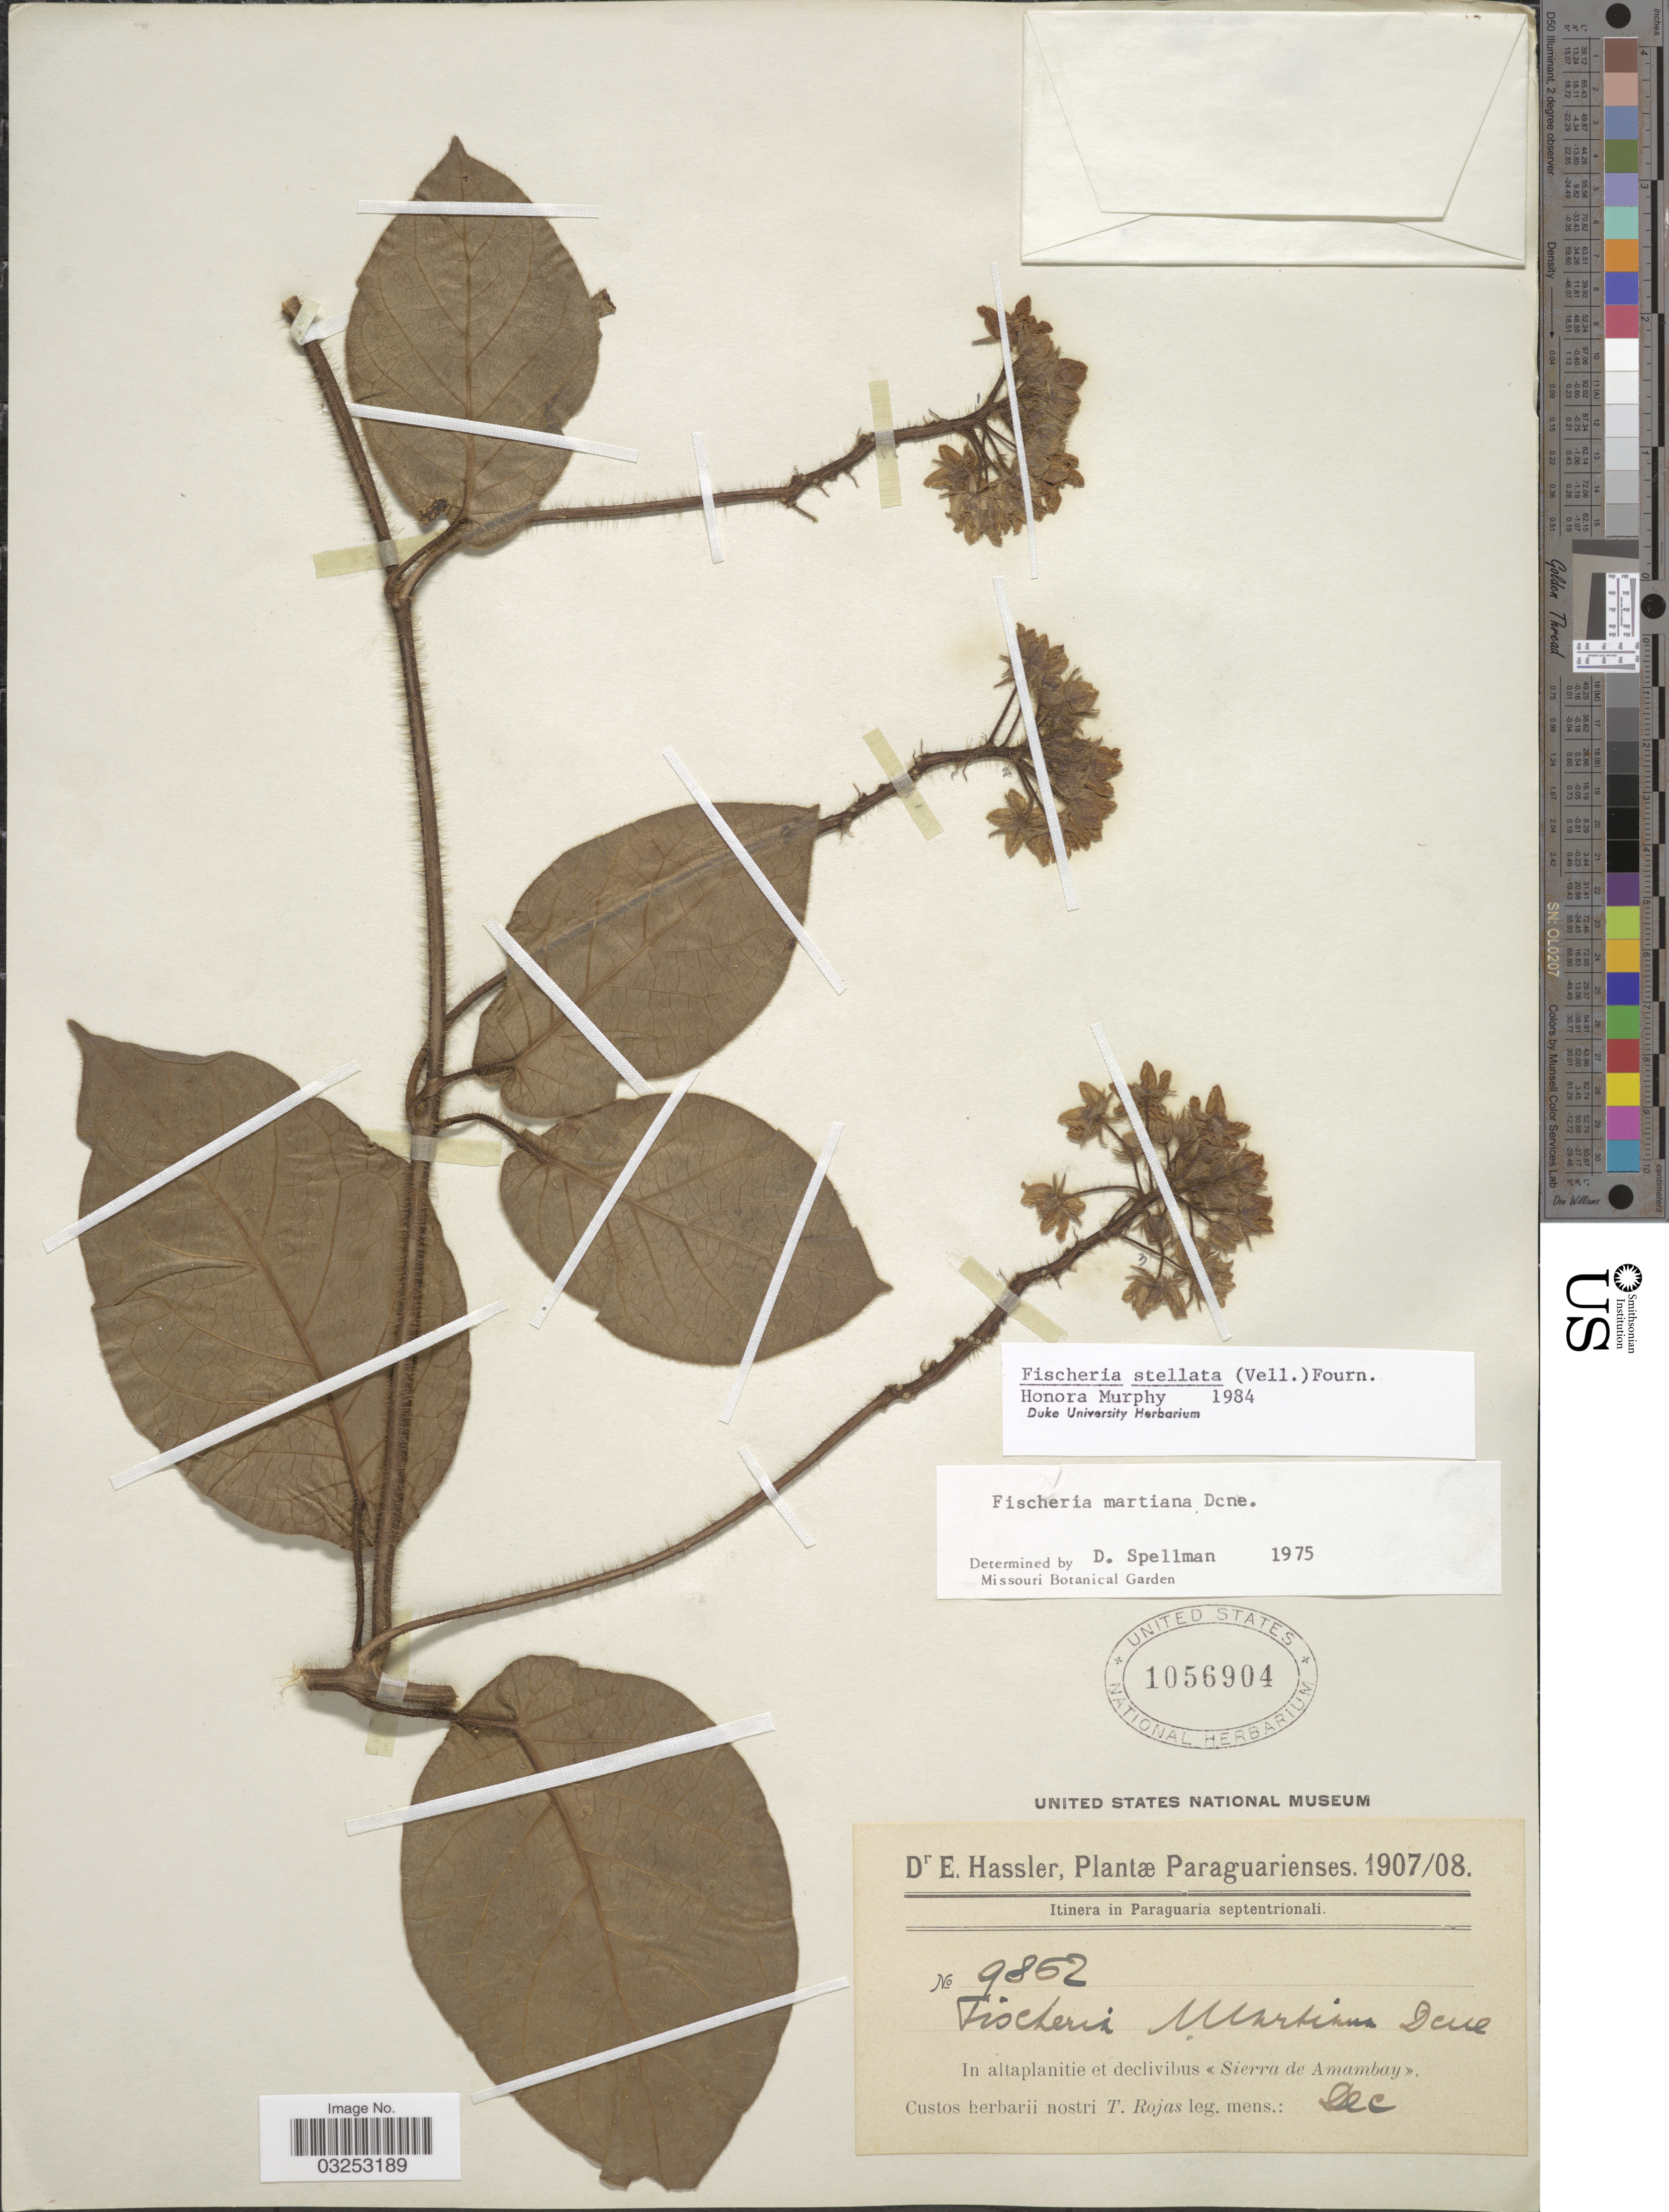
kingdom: Plantae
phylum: Tracheophyta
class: Magnoliopsida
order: Gentianales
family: Apocynaceae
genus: Fischeria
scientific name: Fischeria stellata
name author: (Vell.) E. Fourn.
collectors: T. Rojas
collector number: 9862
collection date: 1907-12/1908-12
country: Paraguay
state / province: Amambay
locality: In altaplanitie et declivibus, Sierra de Amambay.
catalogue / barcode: US 1056904